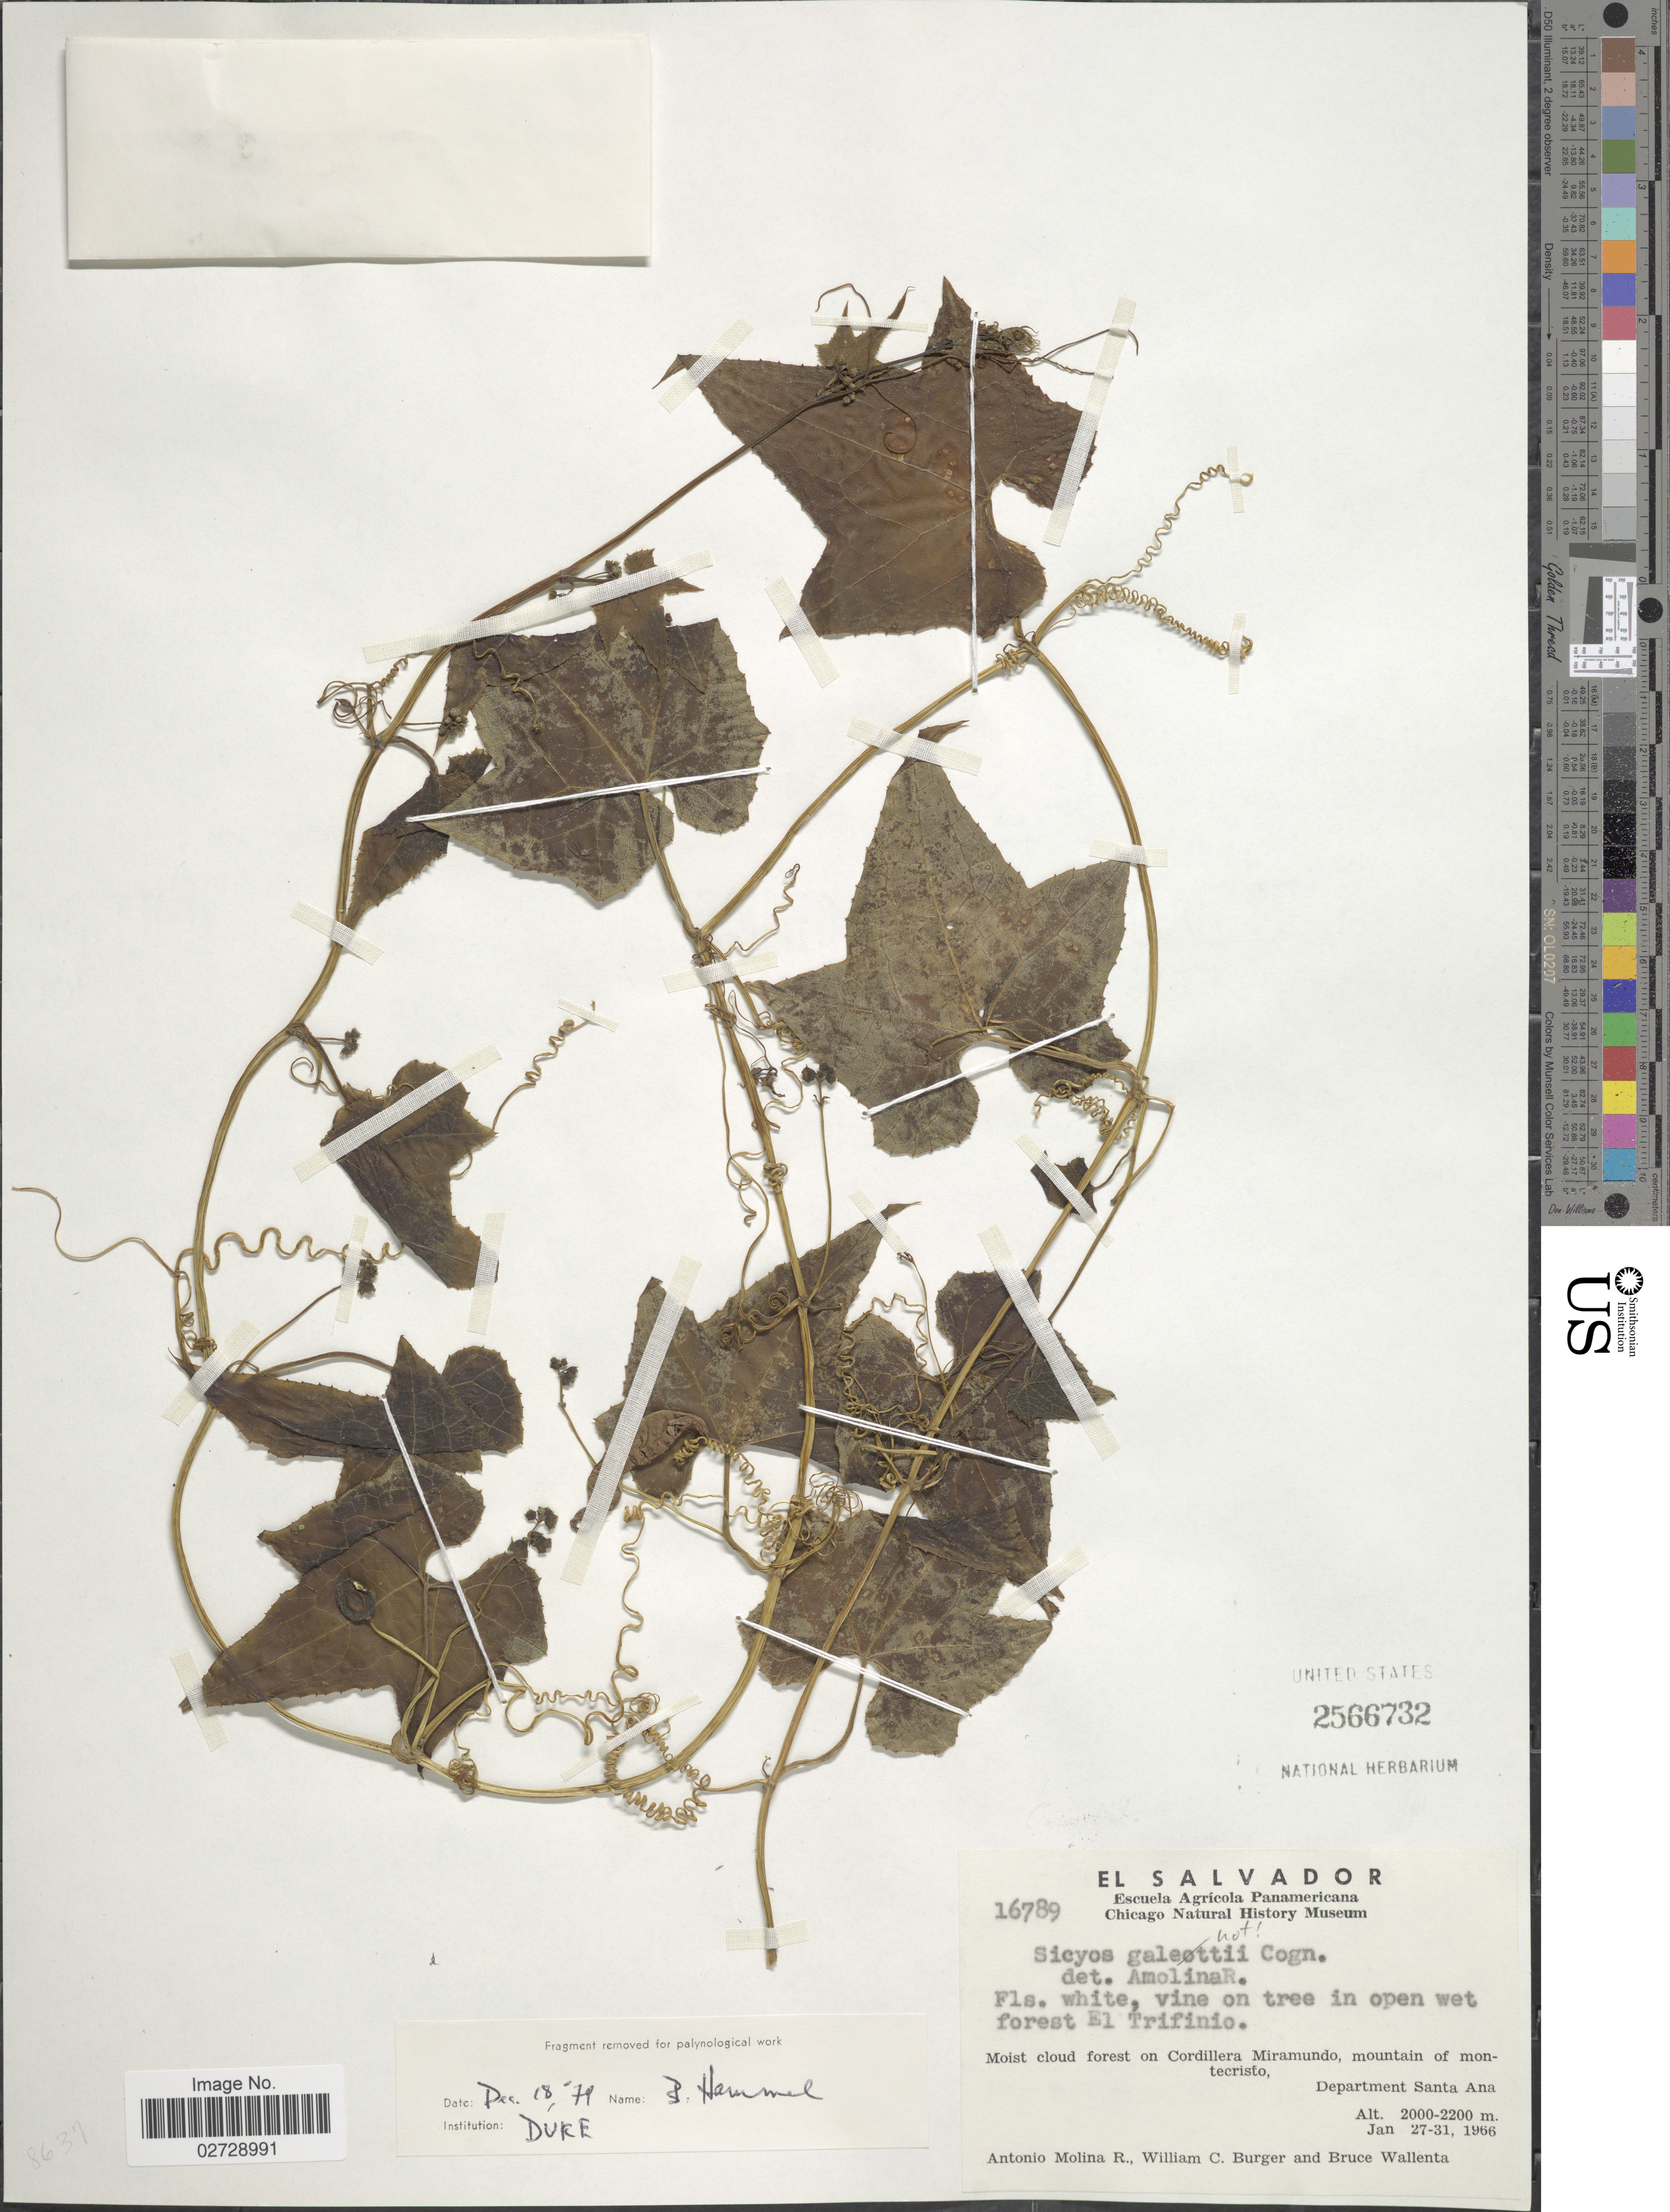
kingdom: Plantae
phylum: Tracheophyta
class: Magnoliopsida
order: Cucurbitales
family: Cucurbitaceae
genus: Sicyos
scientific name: Sicyos sp.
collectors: A. Molina R., W. Burger & B. Wallenta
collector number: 16789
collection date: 1966-01-27/1966-01-31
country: El Salvador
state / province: Santa Ana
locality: Vine on tree in open wet forest El Trifinio, Moist cloud forest on Cordillera Miramundo, mountain of montecristo, Department Santa Ana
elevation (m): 2000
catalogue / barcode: US 2566732